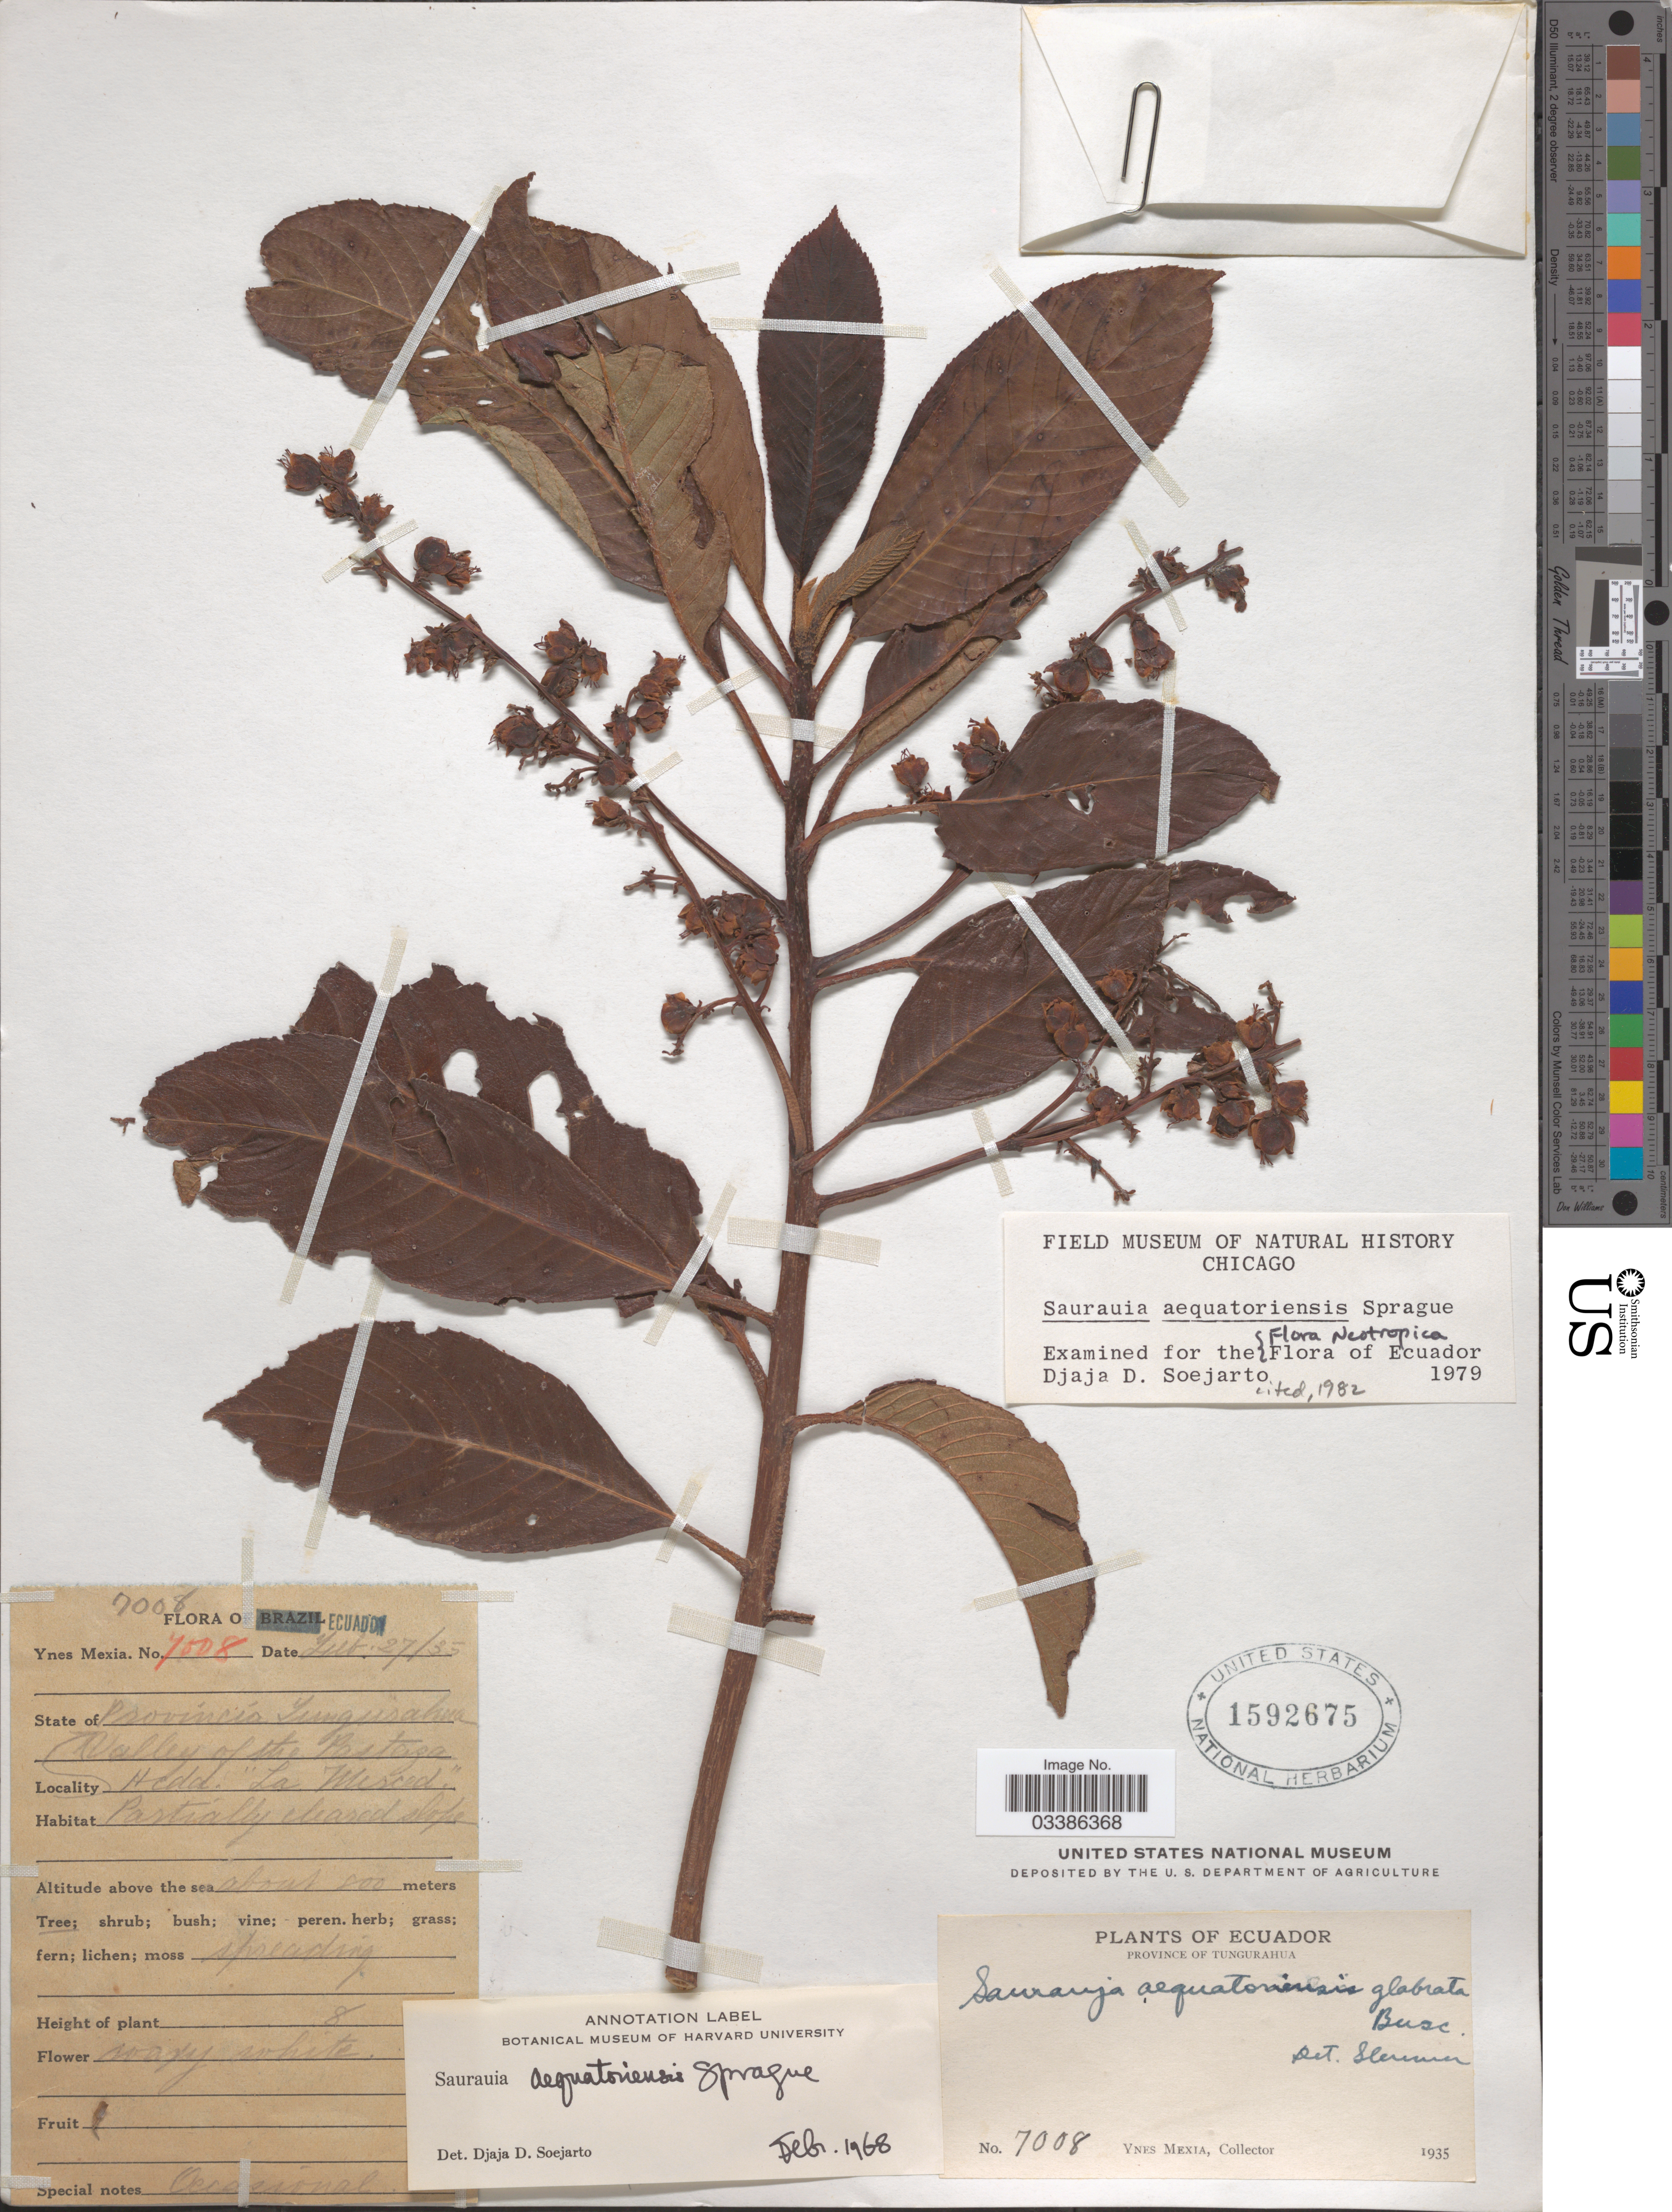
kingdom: Plantae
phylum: Tracheophyta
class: Magnoliopsida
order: Ericales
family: Actinidiaceae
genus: Saurauia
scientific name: Saurauia aequatoriensis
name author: Sprague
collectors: Y. Mexia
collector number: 7008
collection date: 1935-07-27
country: Ecuador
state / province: Tungurahua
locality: Valley of the Pastaza. Hcda. "La Merced".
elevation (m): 800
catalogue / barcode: US 1592675